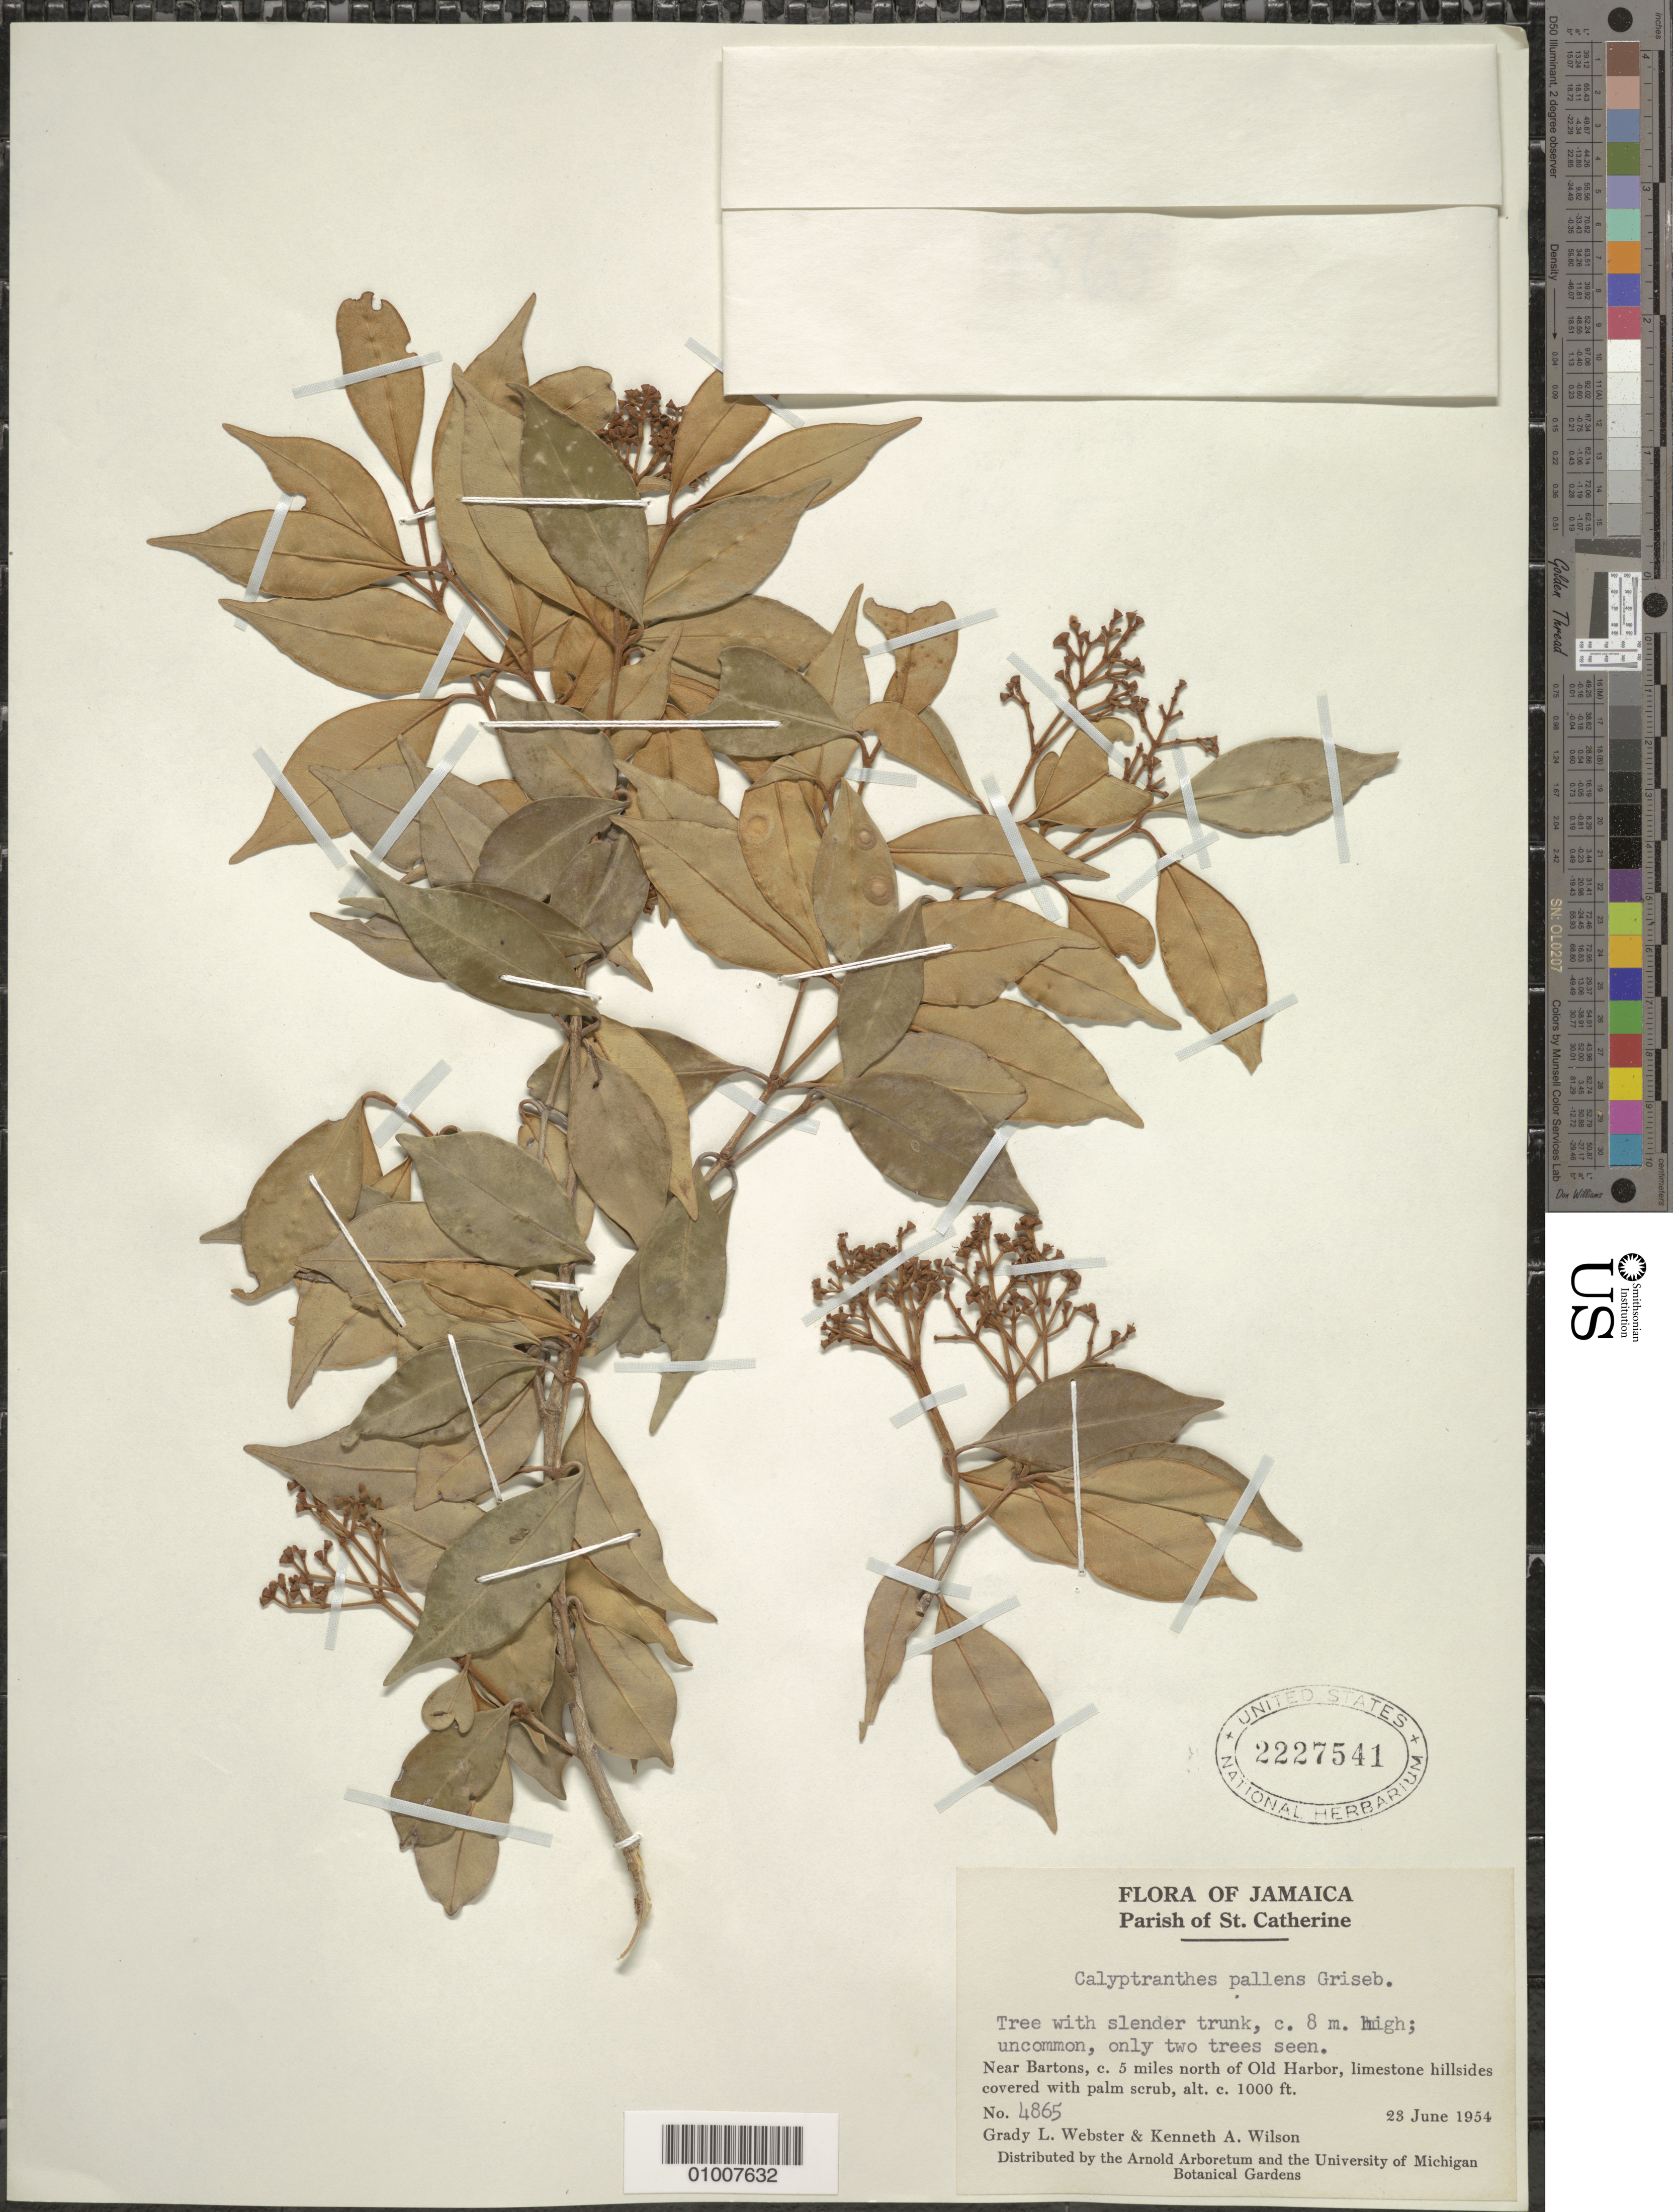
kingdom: Plantae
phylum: Tracheophyta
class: Magnoliopsida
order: Myrtales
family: Myrtaceae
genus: Myrcia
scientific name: Myrcia neopallens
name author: A.R. Lourenço & E. Lucas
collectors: G. L. Webster & K. A. Wilson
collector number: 4865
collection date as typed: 23 Jun 1954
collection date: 1954-06-23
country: Jamaica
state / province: Saint Catherine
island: Jamaica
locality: Near Bartons, ca. 5 miles north of Old Harbor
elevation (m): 305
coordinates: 0 N, 0 E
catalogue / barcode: US 2227541